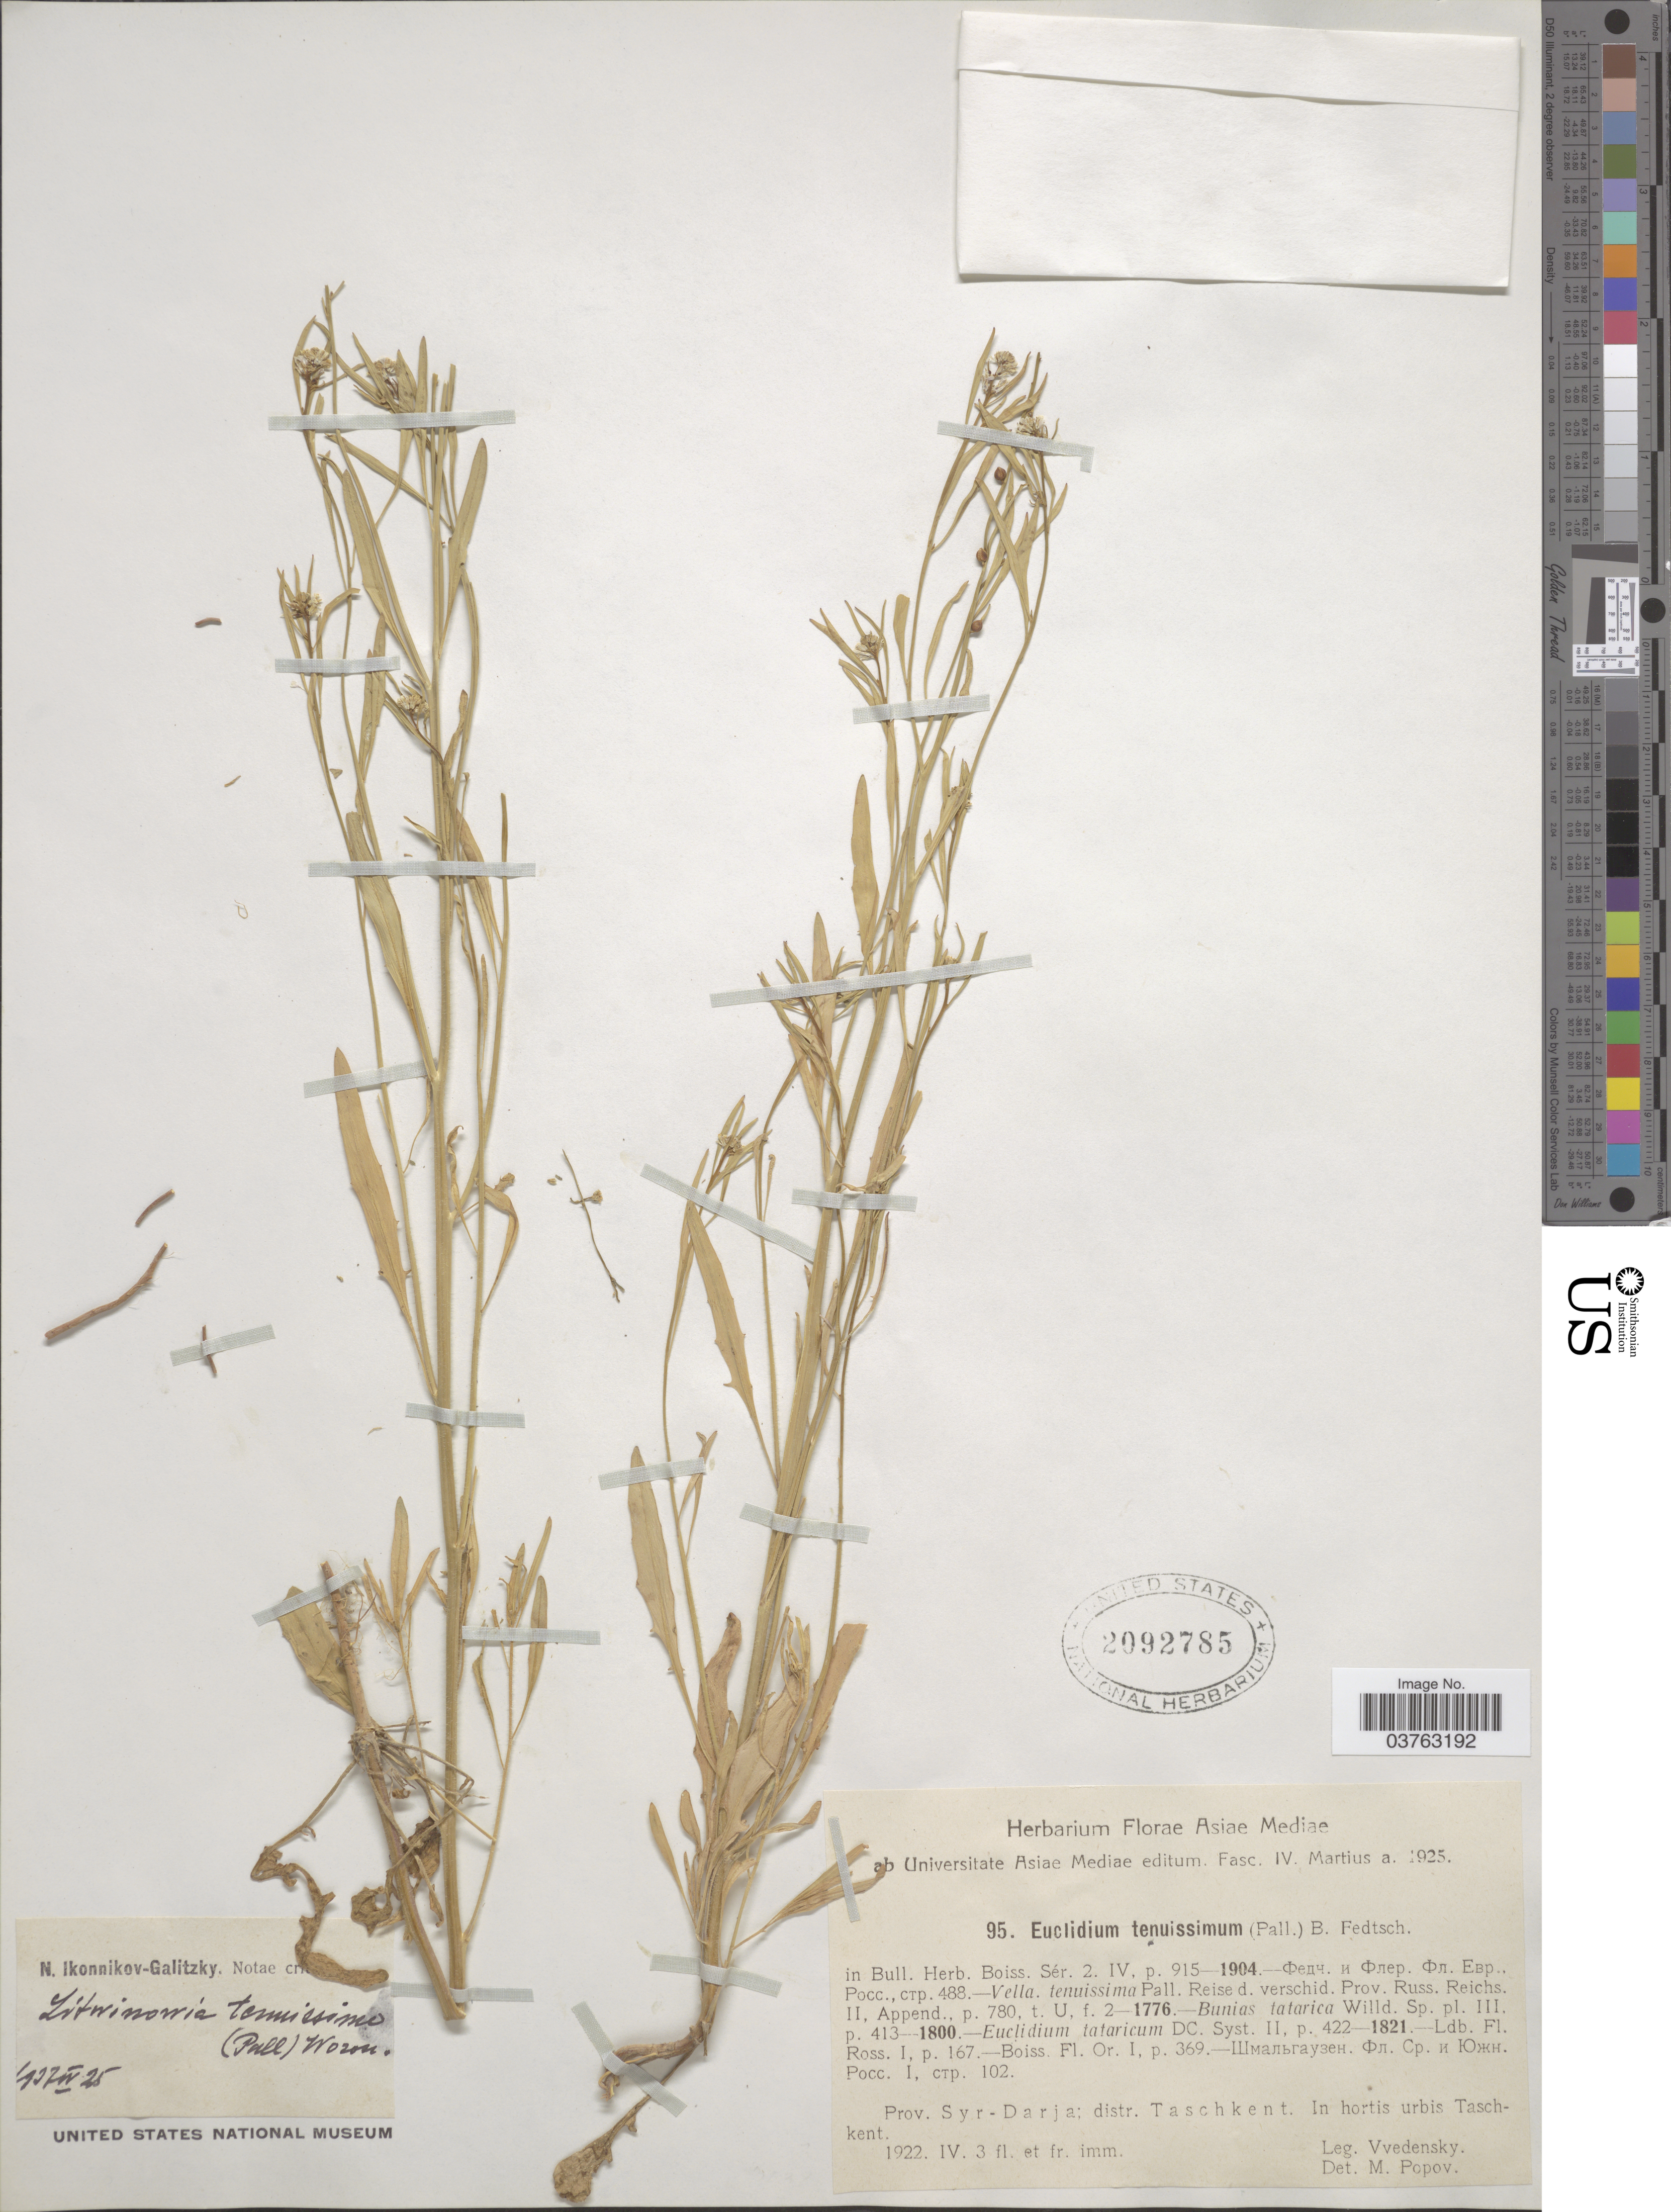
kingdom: Plantae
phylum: Tracheophyta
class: Magnoliopsida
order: Brassicales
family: Brassicaceae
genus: Euclidium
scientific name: Euclidium tenuissimum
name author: (Pall.) B. Fedtsch.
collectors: Vvedensky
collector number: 95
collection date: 1922-04-03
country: Uzbekistan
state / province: Toshkent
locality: Asiae Mediae. Prov. Syr-Darja; distr. Taschkent. In hortis urbis Taschkent.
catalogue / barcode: US 2092785